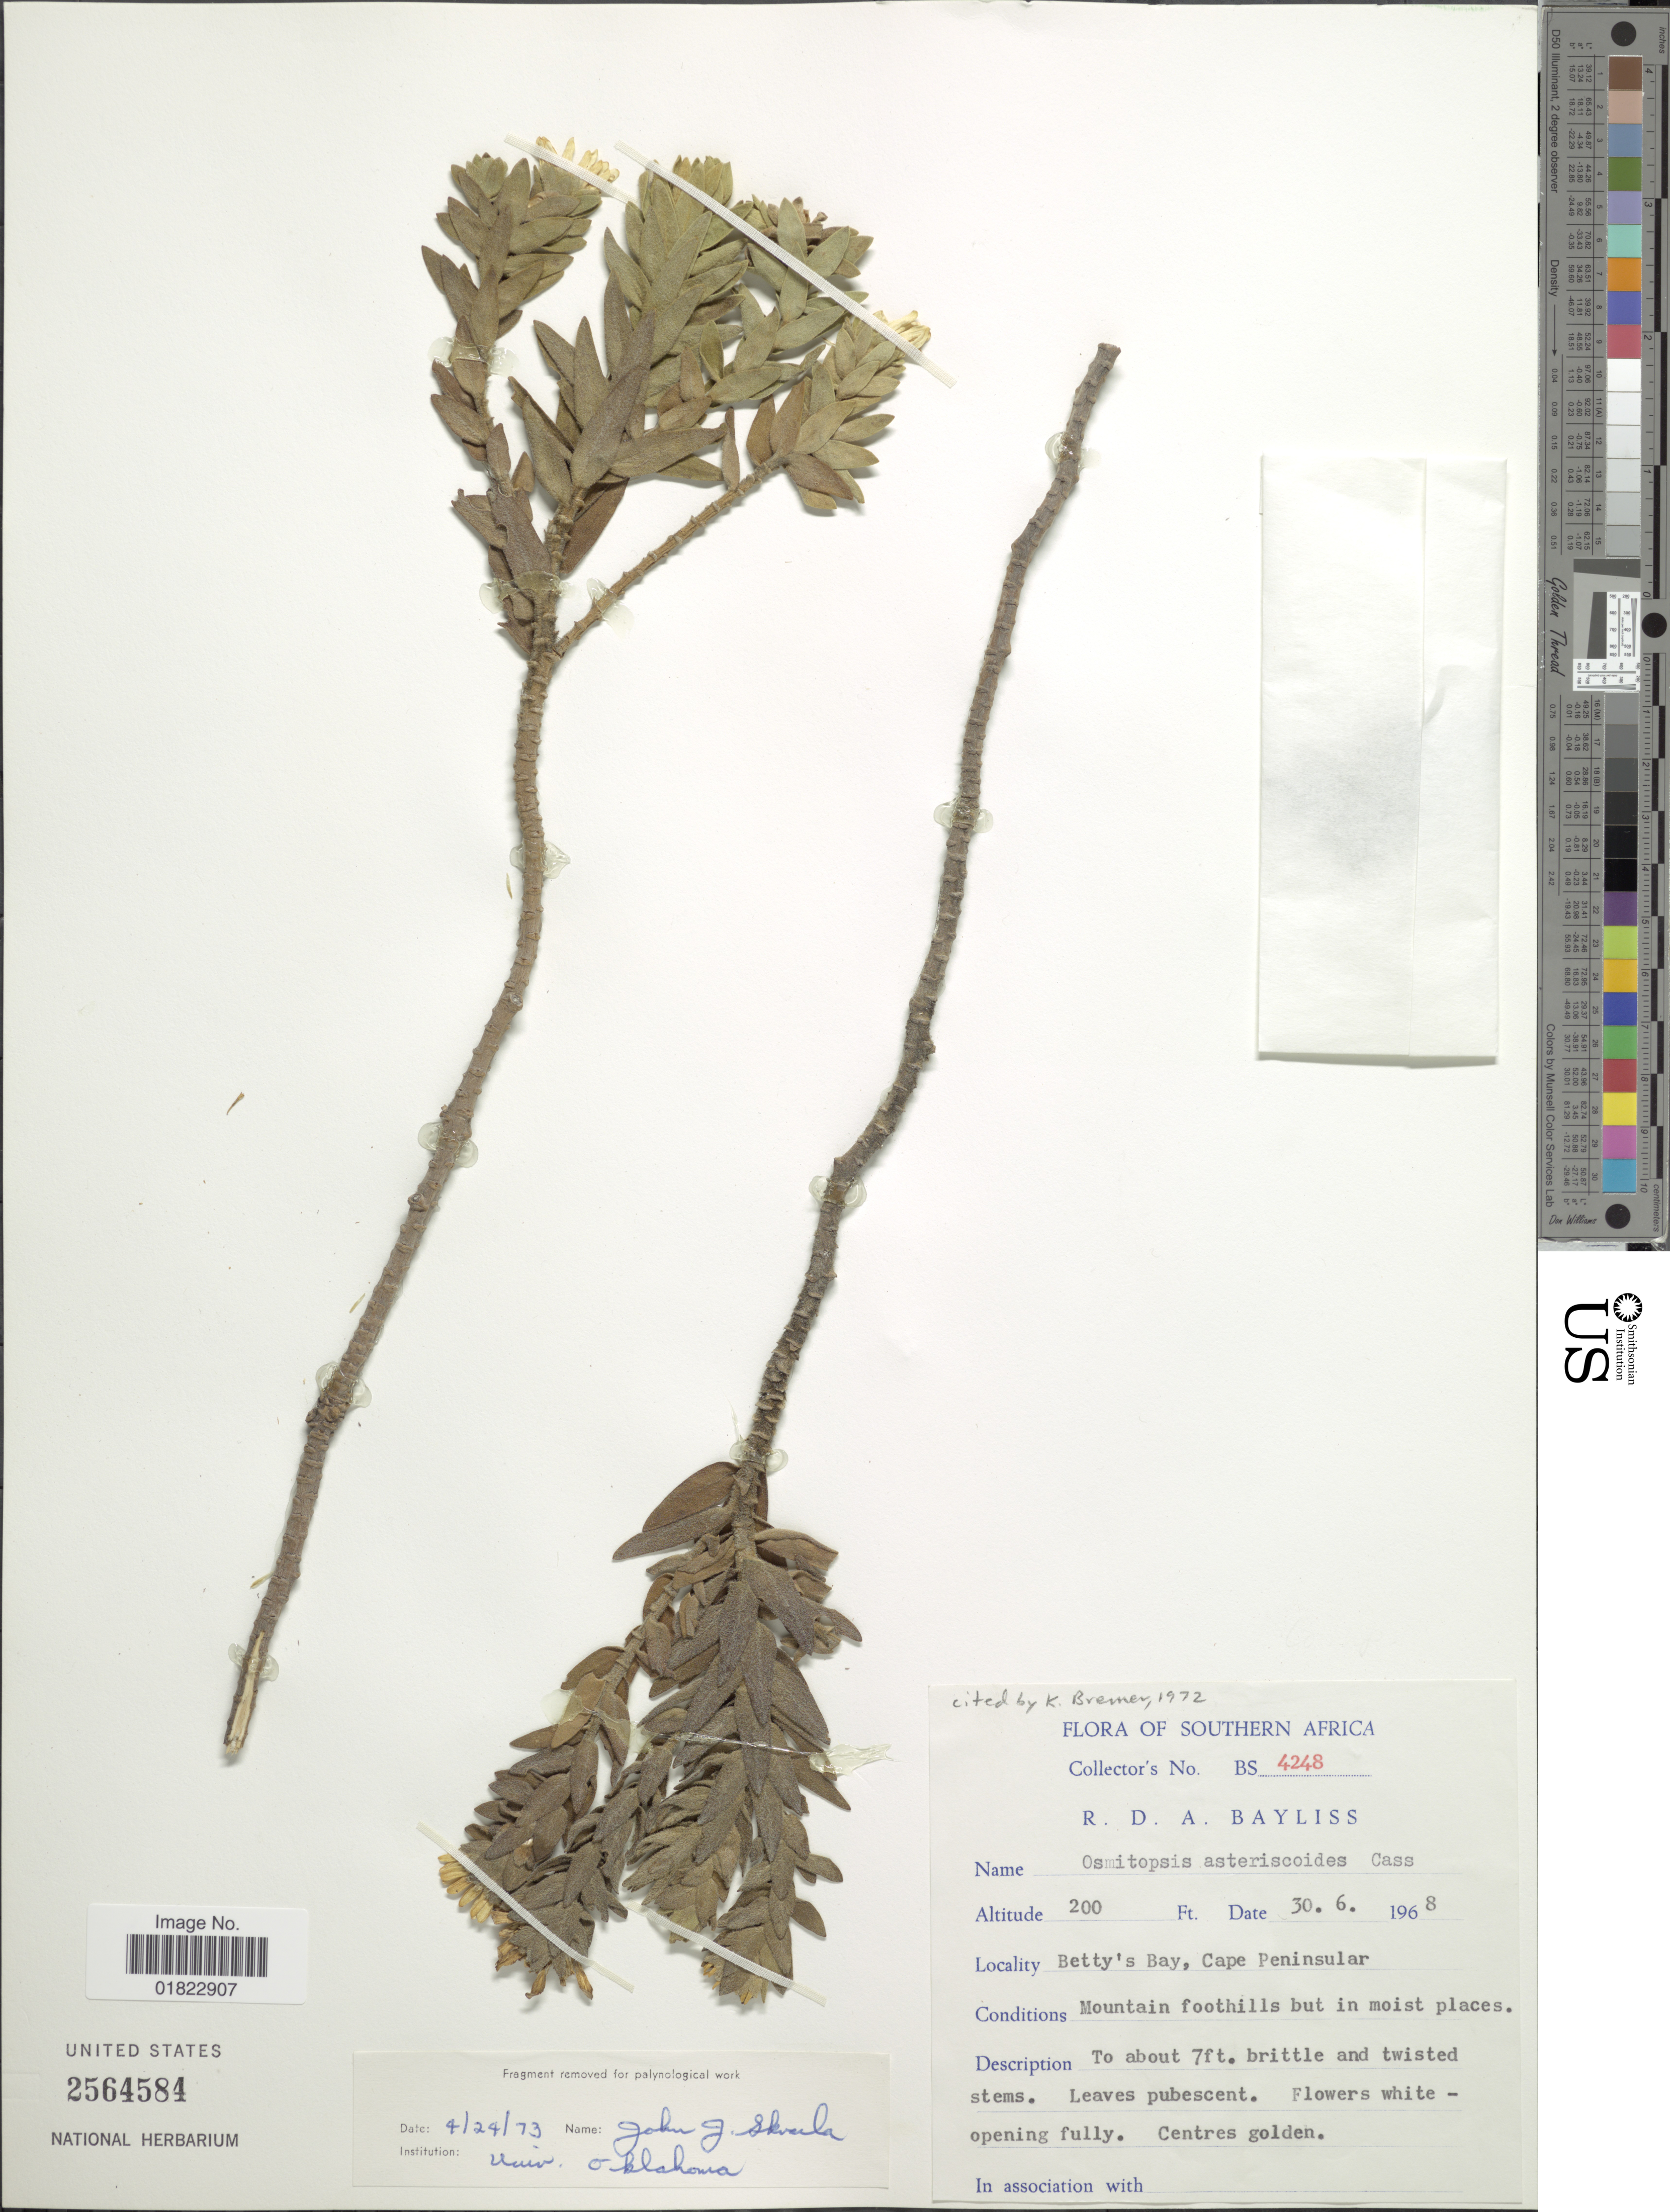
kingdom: Plantae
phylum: Tracheophyta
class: Magnoliopsida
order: Asterales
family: Asteraceae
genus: Osmitopsis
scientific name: Osmitopsis astericoides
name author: (Berg) Less.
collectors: R. Bayliss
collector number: BS4248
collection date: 1968-06-30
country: South Africa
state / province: Western Cape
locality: Betty's Bay Cape Peninsular. Southern Africa.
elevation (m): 61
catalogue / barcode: US 2564584